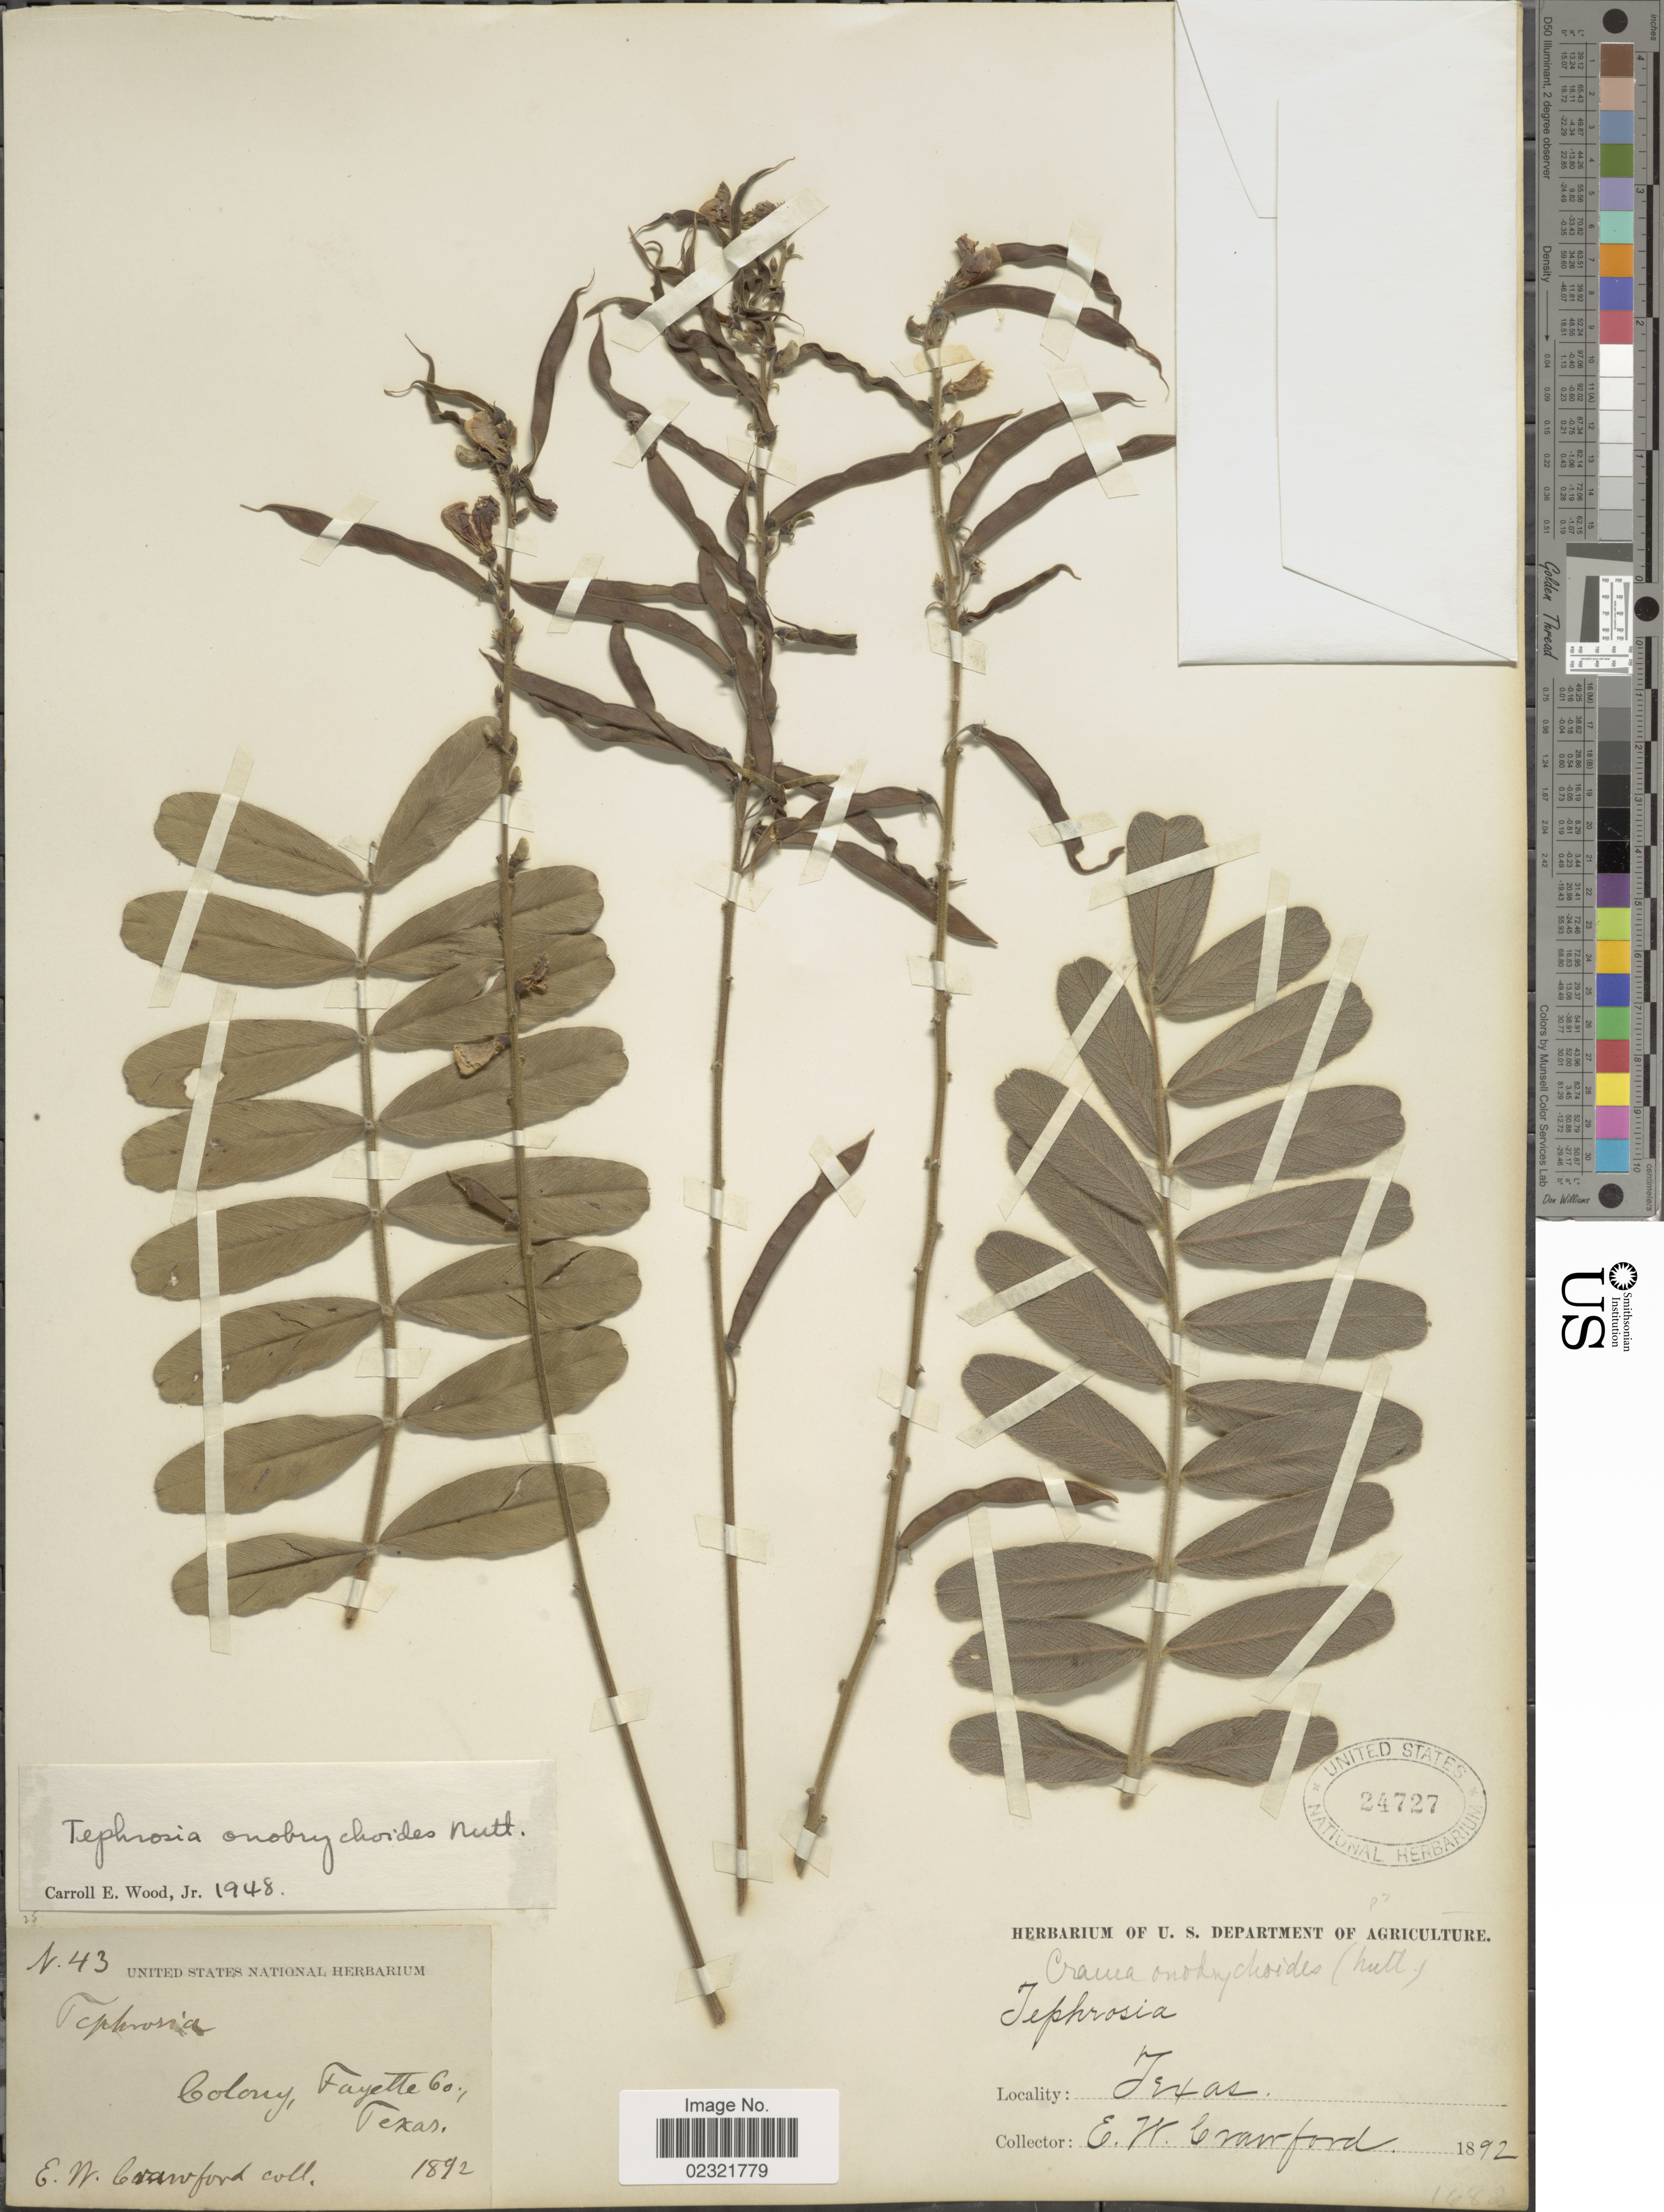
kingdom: Plantae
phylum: Tracheophyta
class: Magnoliopsida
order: Fabales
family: Fabaceae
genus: Tephrosia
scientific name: Tephrosia onobrychoides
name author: Nutt.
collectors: E. Crawford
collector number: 43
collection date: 1892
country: United States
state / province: Texas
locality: Colony, Fayette Co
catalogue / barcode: US 24727